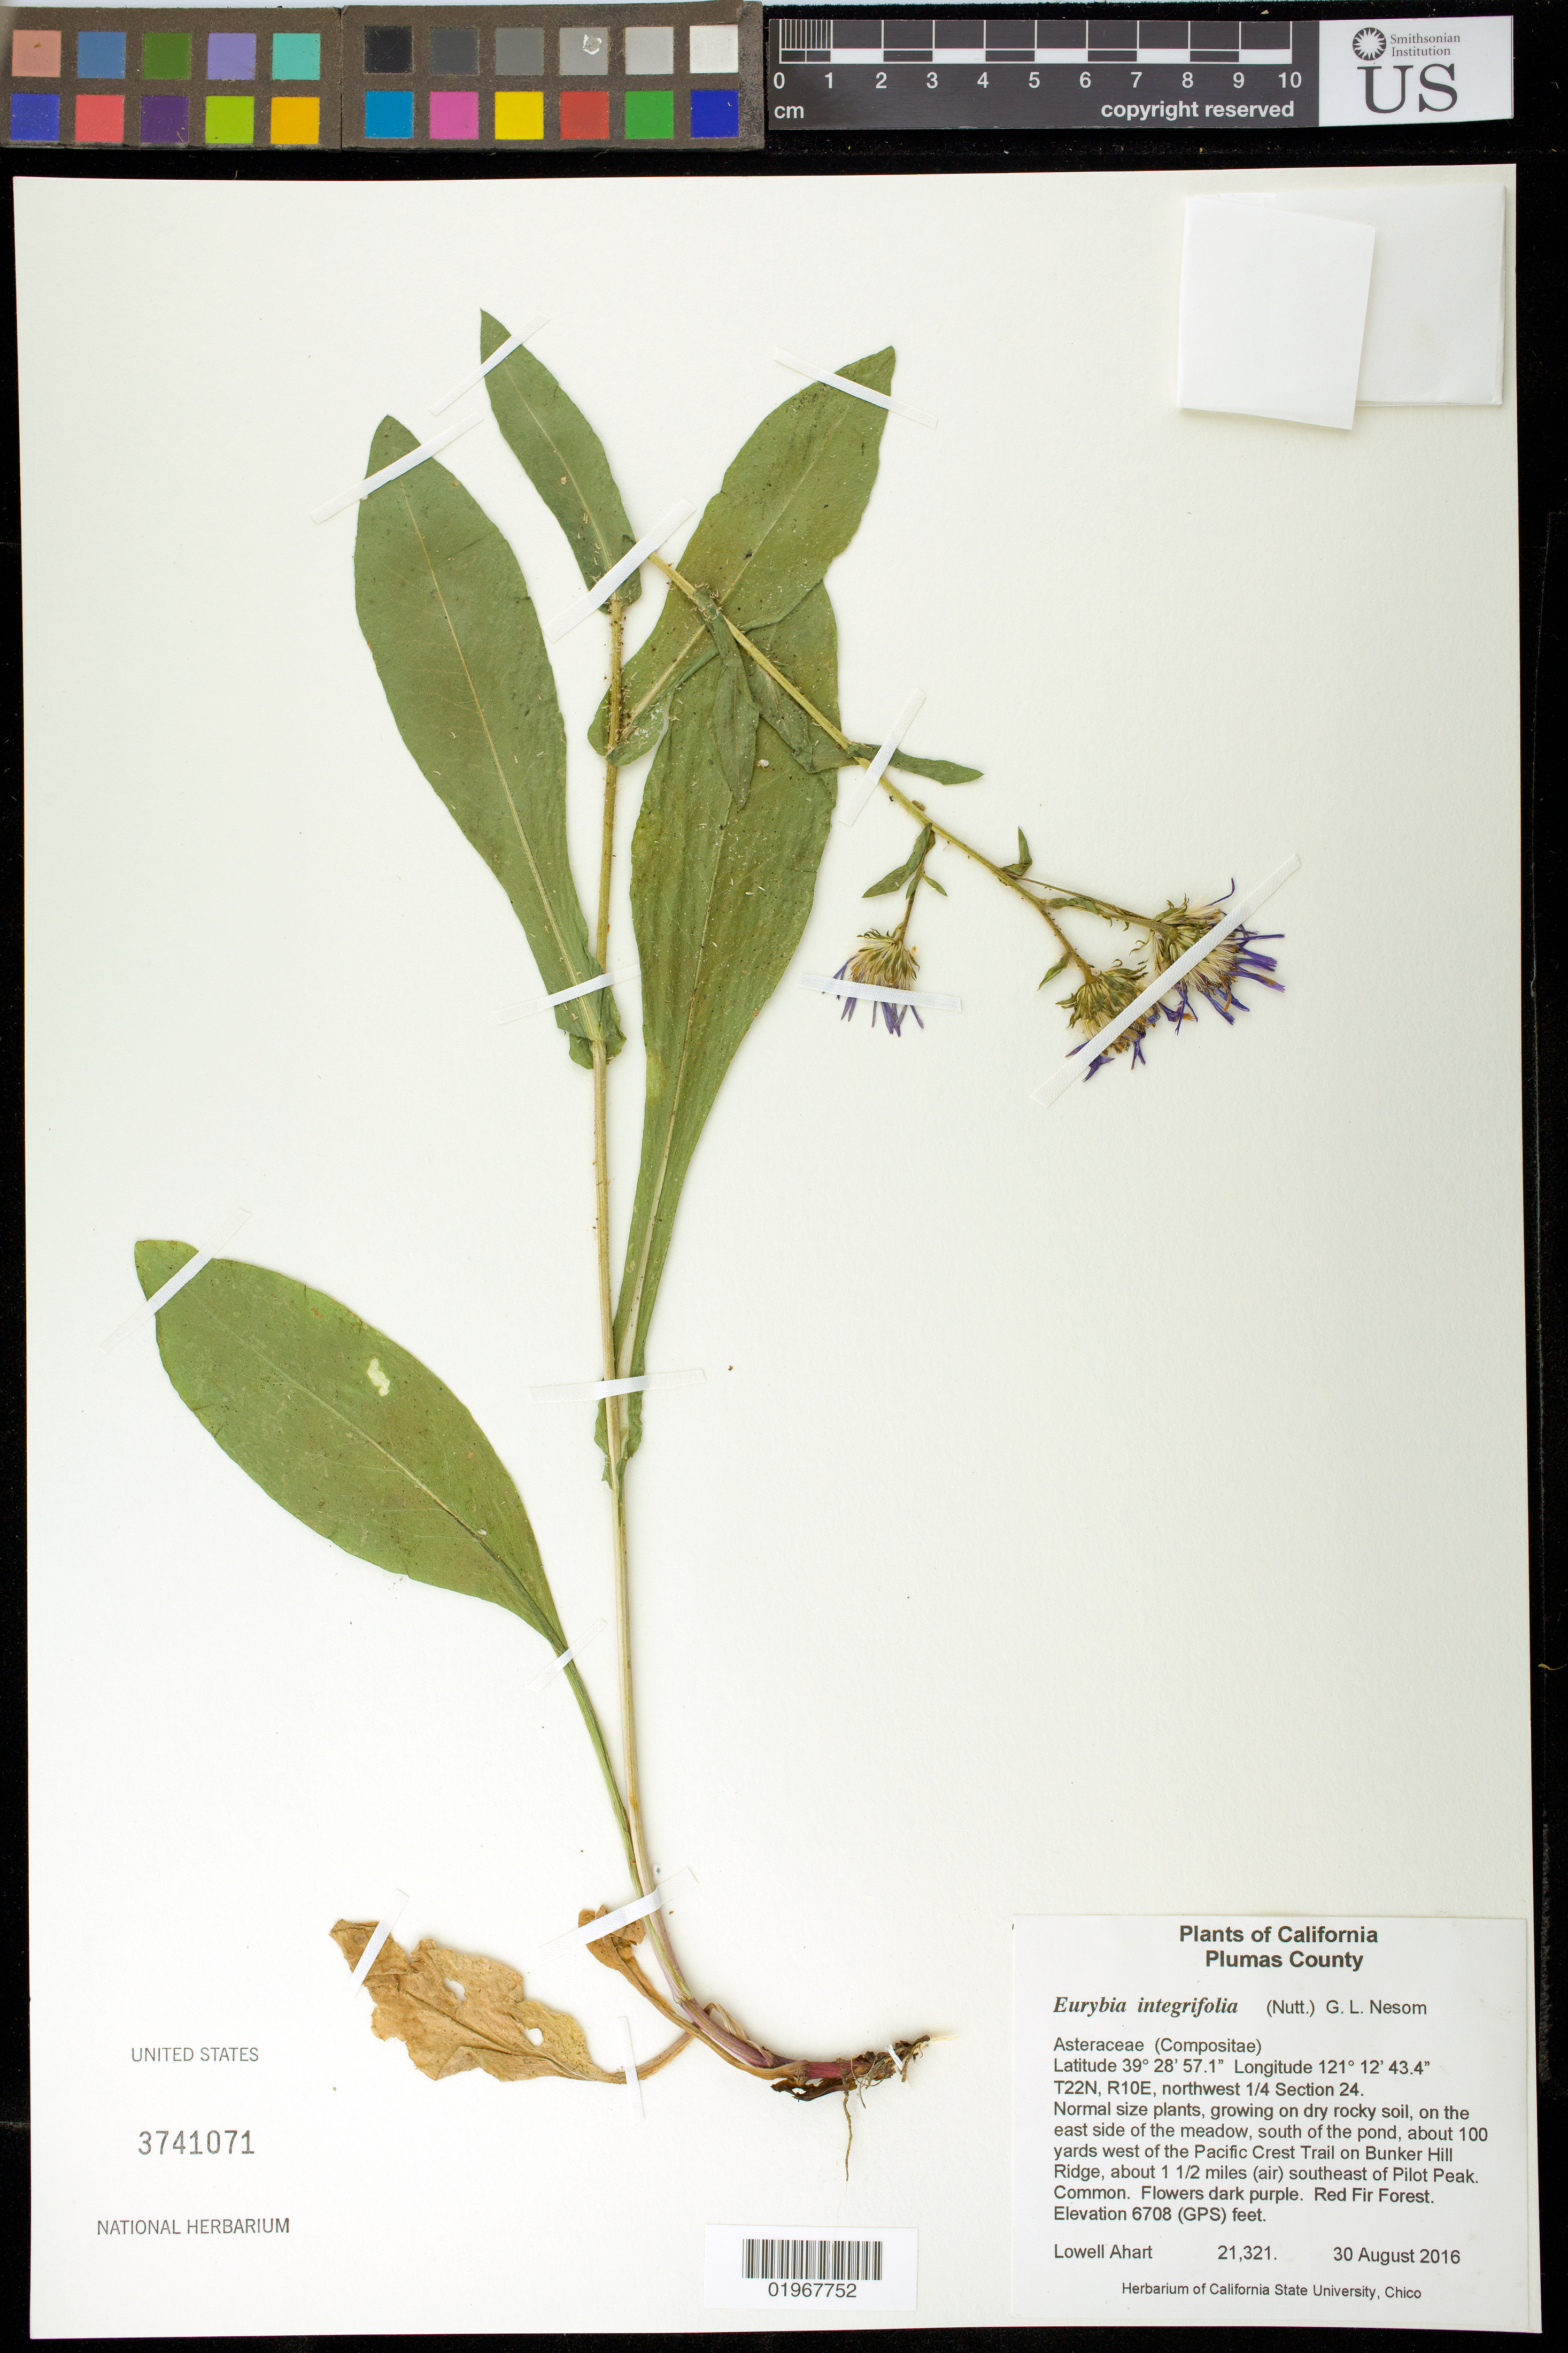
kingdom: Plantae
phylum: Tracheophyta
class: Magnoliopsida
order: Asterales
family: Asteraceae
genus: Eurybia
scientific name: Eurybia integrifolia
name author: (Nutt.) G.L. Nesom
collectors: L. Ahart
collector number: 21321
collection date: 2016-08-30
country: United States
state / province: California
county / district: Plumas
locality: T22N, R10E, northwest 1/4 section 24. On the east side of the meadow, south of the pond, about 100 yards west of the Pacific Crest Trail on Bunker Hill Ridge, about 1 1/2 miles (air) southeast of Pilot Peak.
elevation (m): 2045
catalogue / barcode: US 3741071